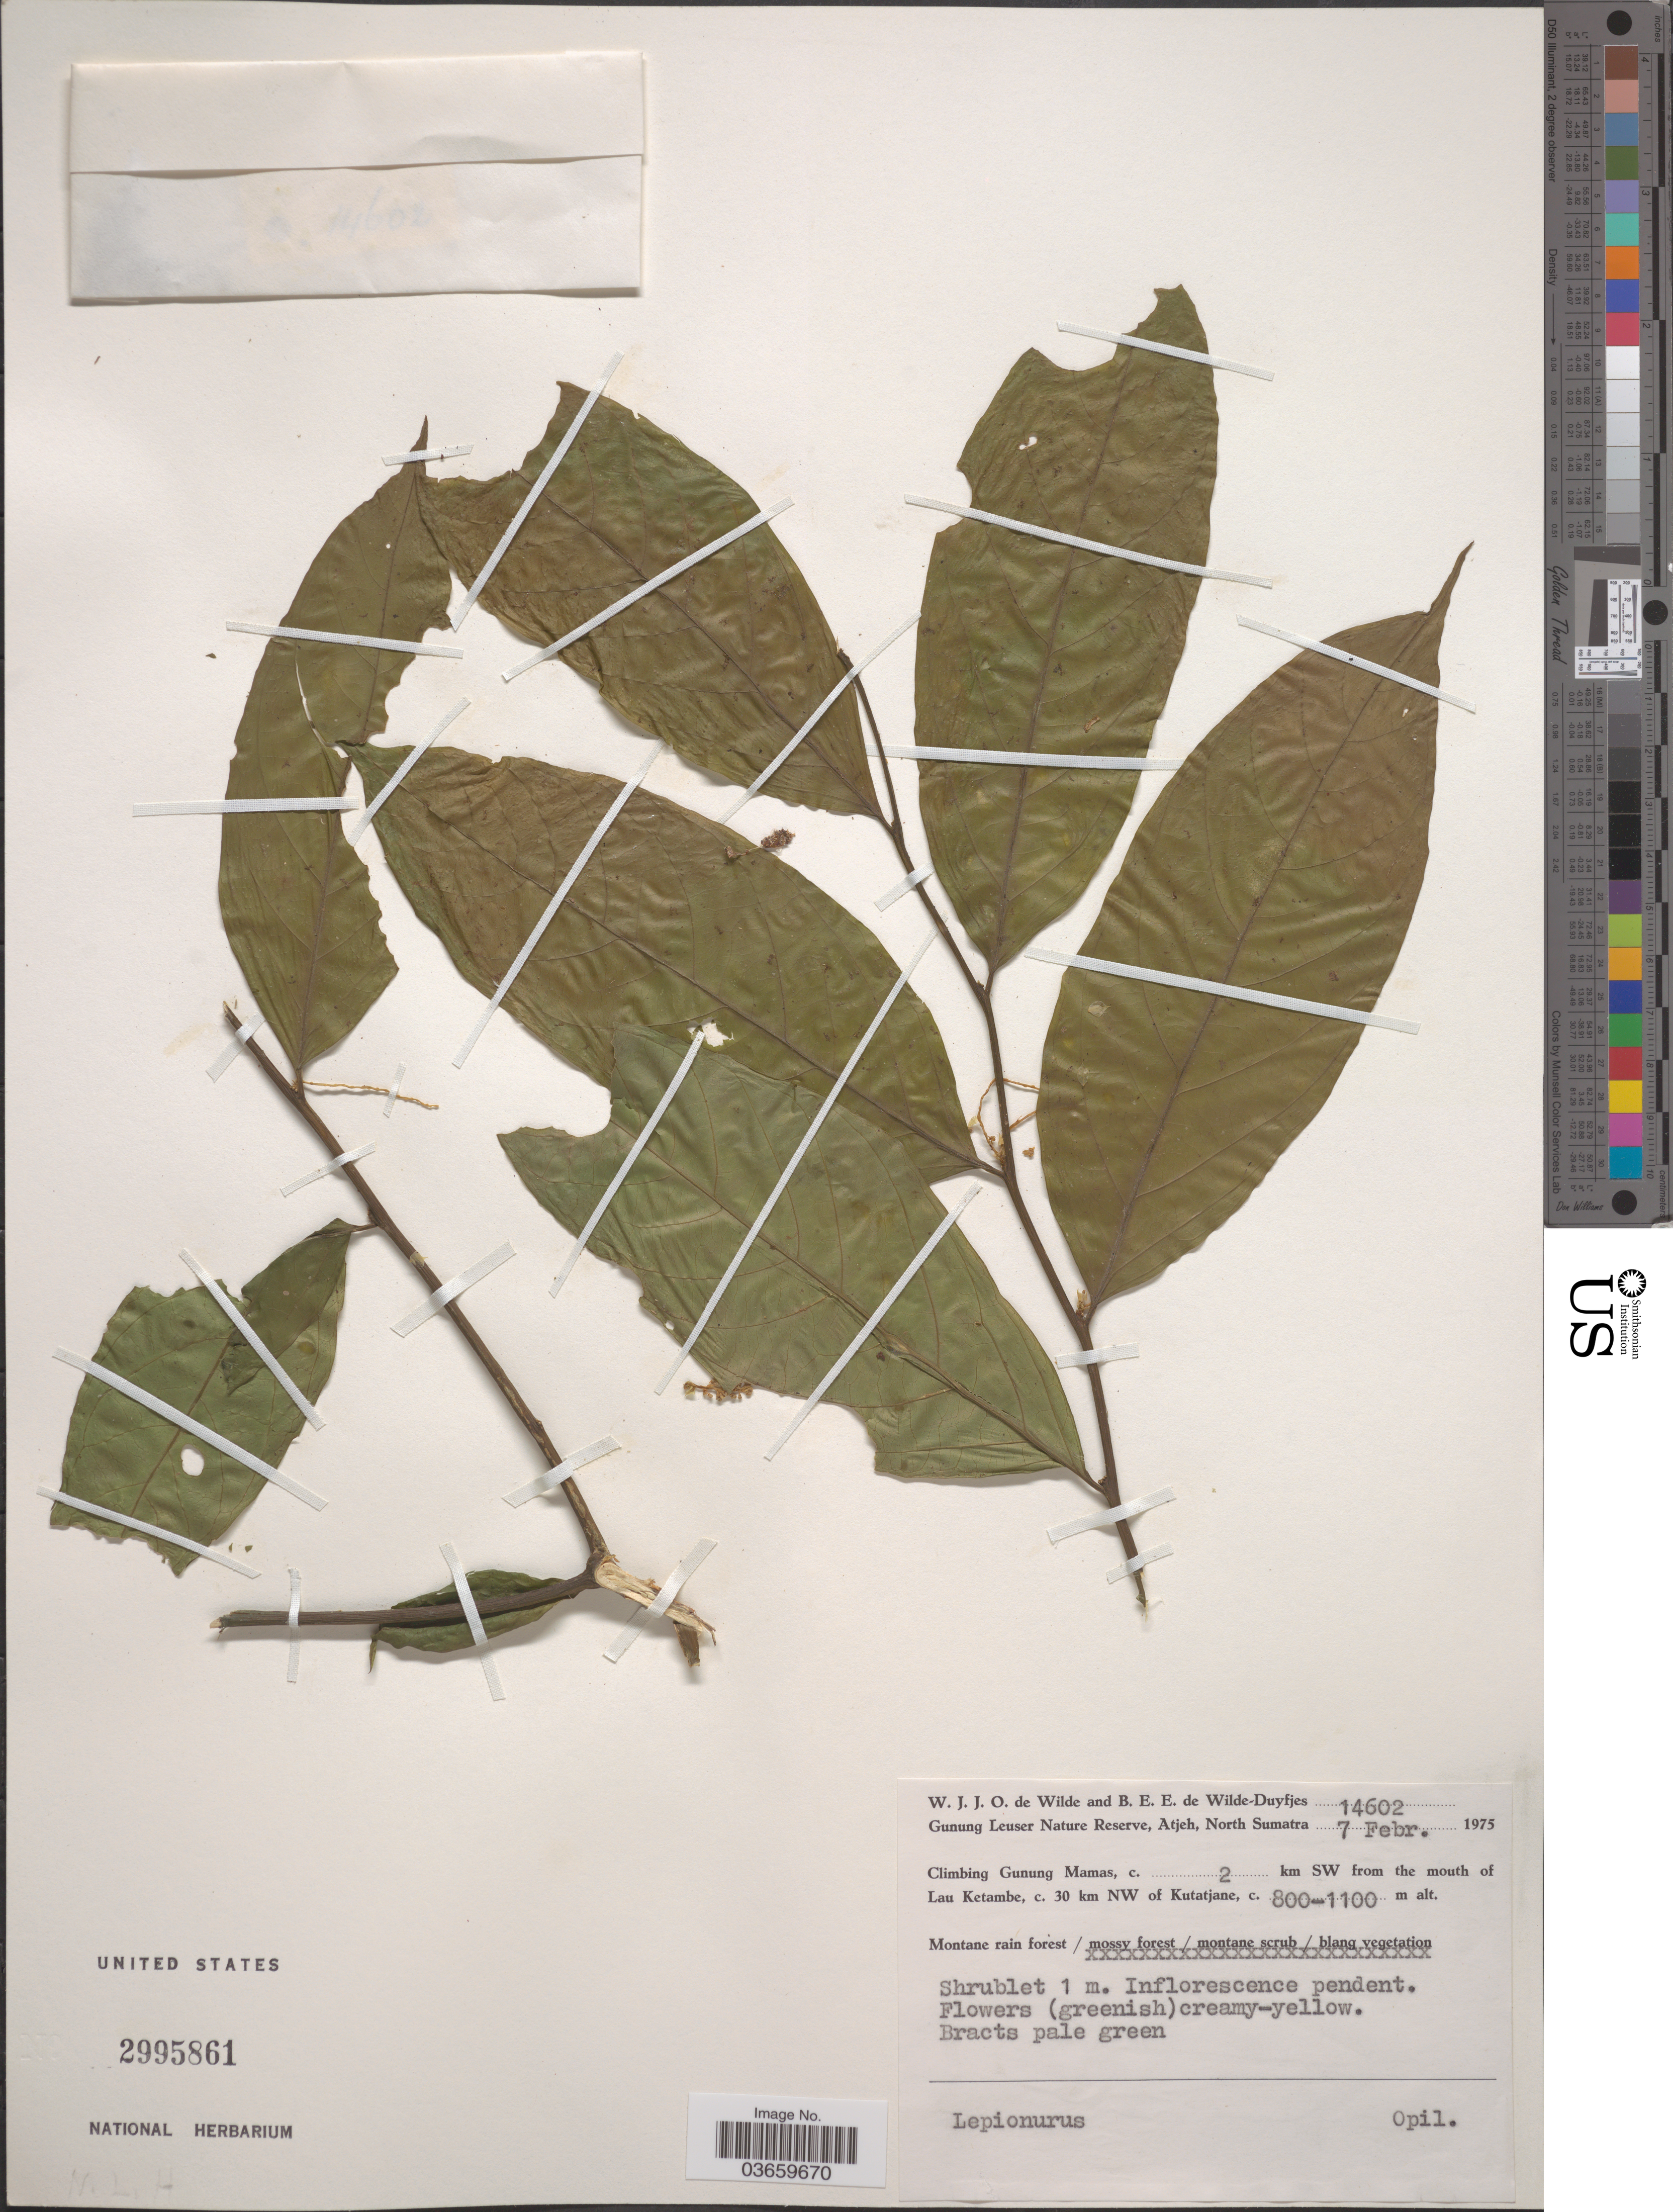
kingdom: Plantae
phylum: Tracheophyta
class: Magnoliopsida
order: Santalales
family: Opiliaceae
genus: Lepionurus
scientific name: Lepionurus sylvestris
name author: Blume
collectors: W. J. de Wilde & B. E. de Wilde-Duyfjes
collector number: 14602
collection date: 1975-02-07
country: Indonesia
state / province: Sumatra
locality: Gunung Leuser Nature Reserve, Atjeh, North Sumatra. Climbing Gunung Mamas, c. 2 km SW from the mouth of Lau Ketambe, c. 30 km NW of Kutatjane.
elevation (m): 800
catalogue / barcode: US 2995861